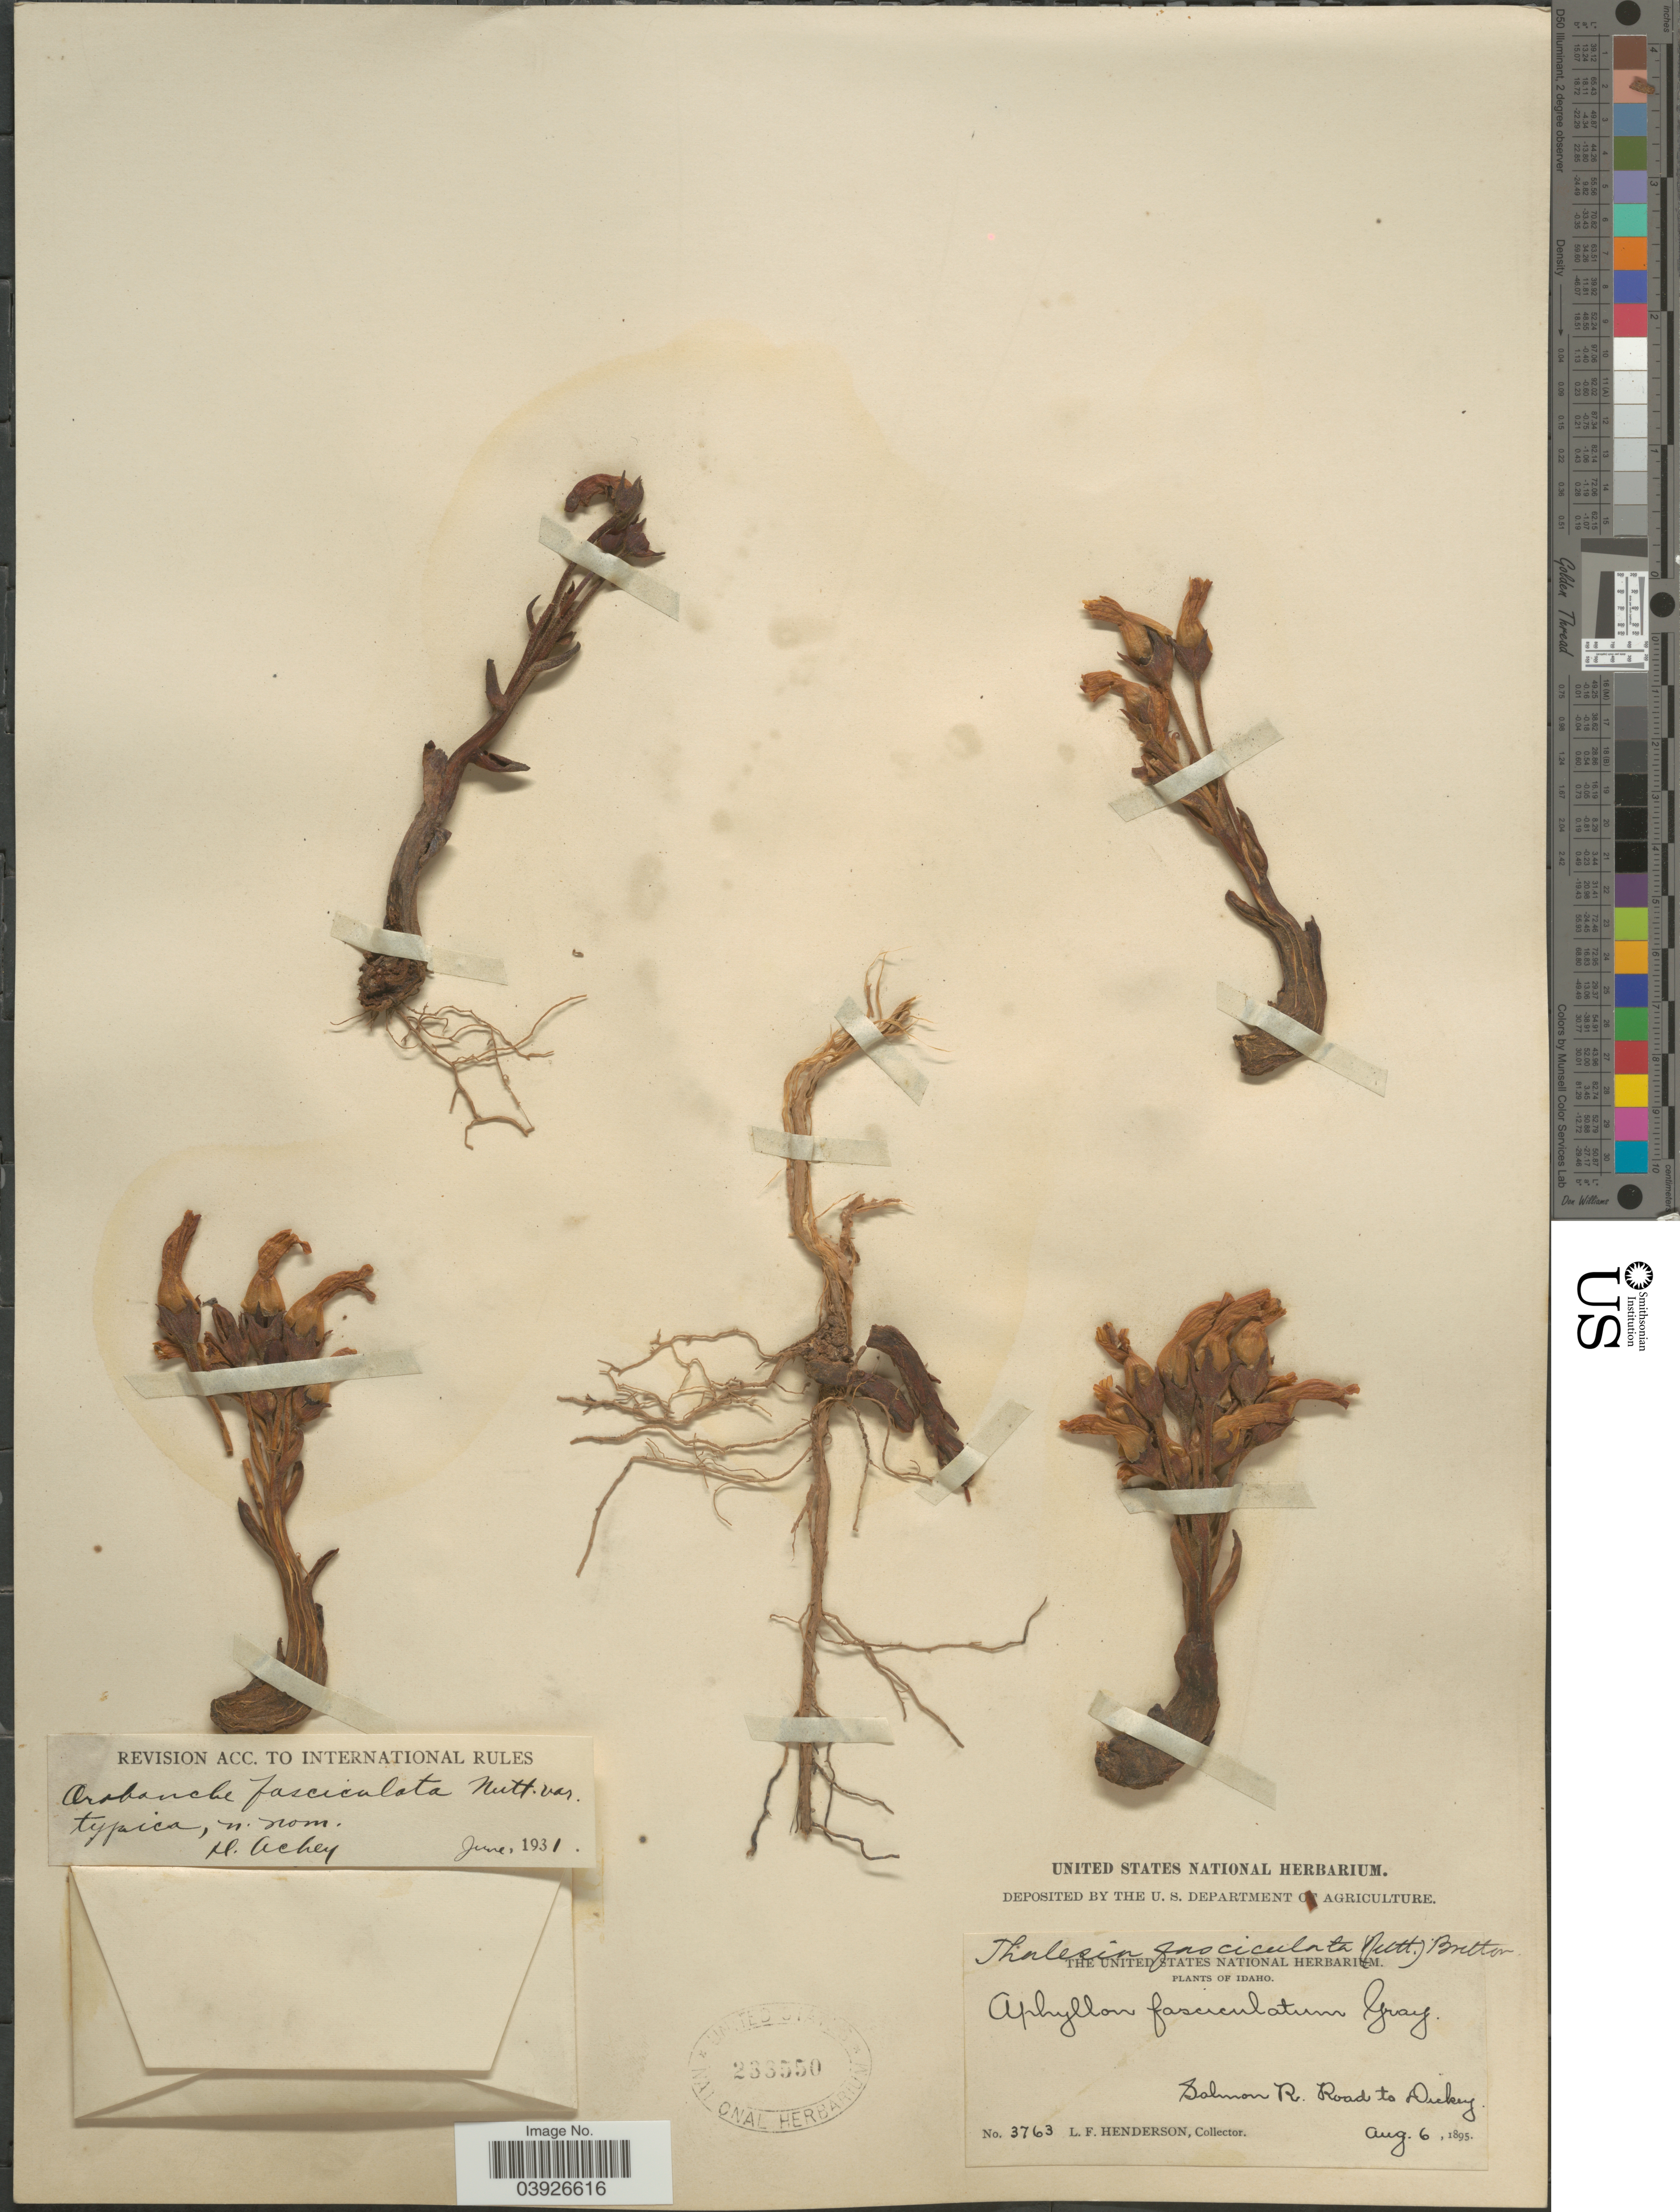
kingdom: Plantae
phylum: Tracheophyta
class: Magnoliopsida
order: Lamiales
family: Orobanchaceae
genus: Aphyllon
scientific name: Aphyllon fasciculatum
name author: (Nutt.) Torr. & A. Gray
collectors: L. Henderson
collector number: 3763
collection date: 1895-08-06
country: United States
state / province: Idaho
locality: Salmon R. Road to Dickey.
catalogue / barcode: US 233550